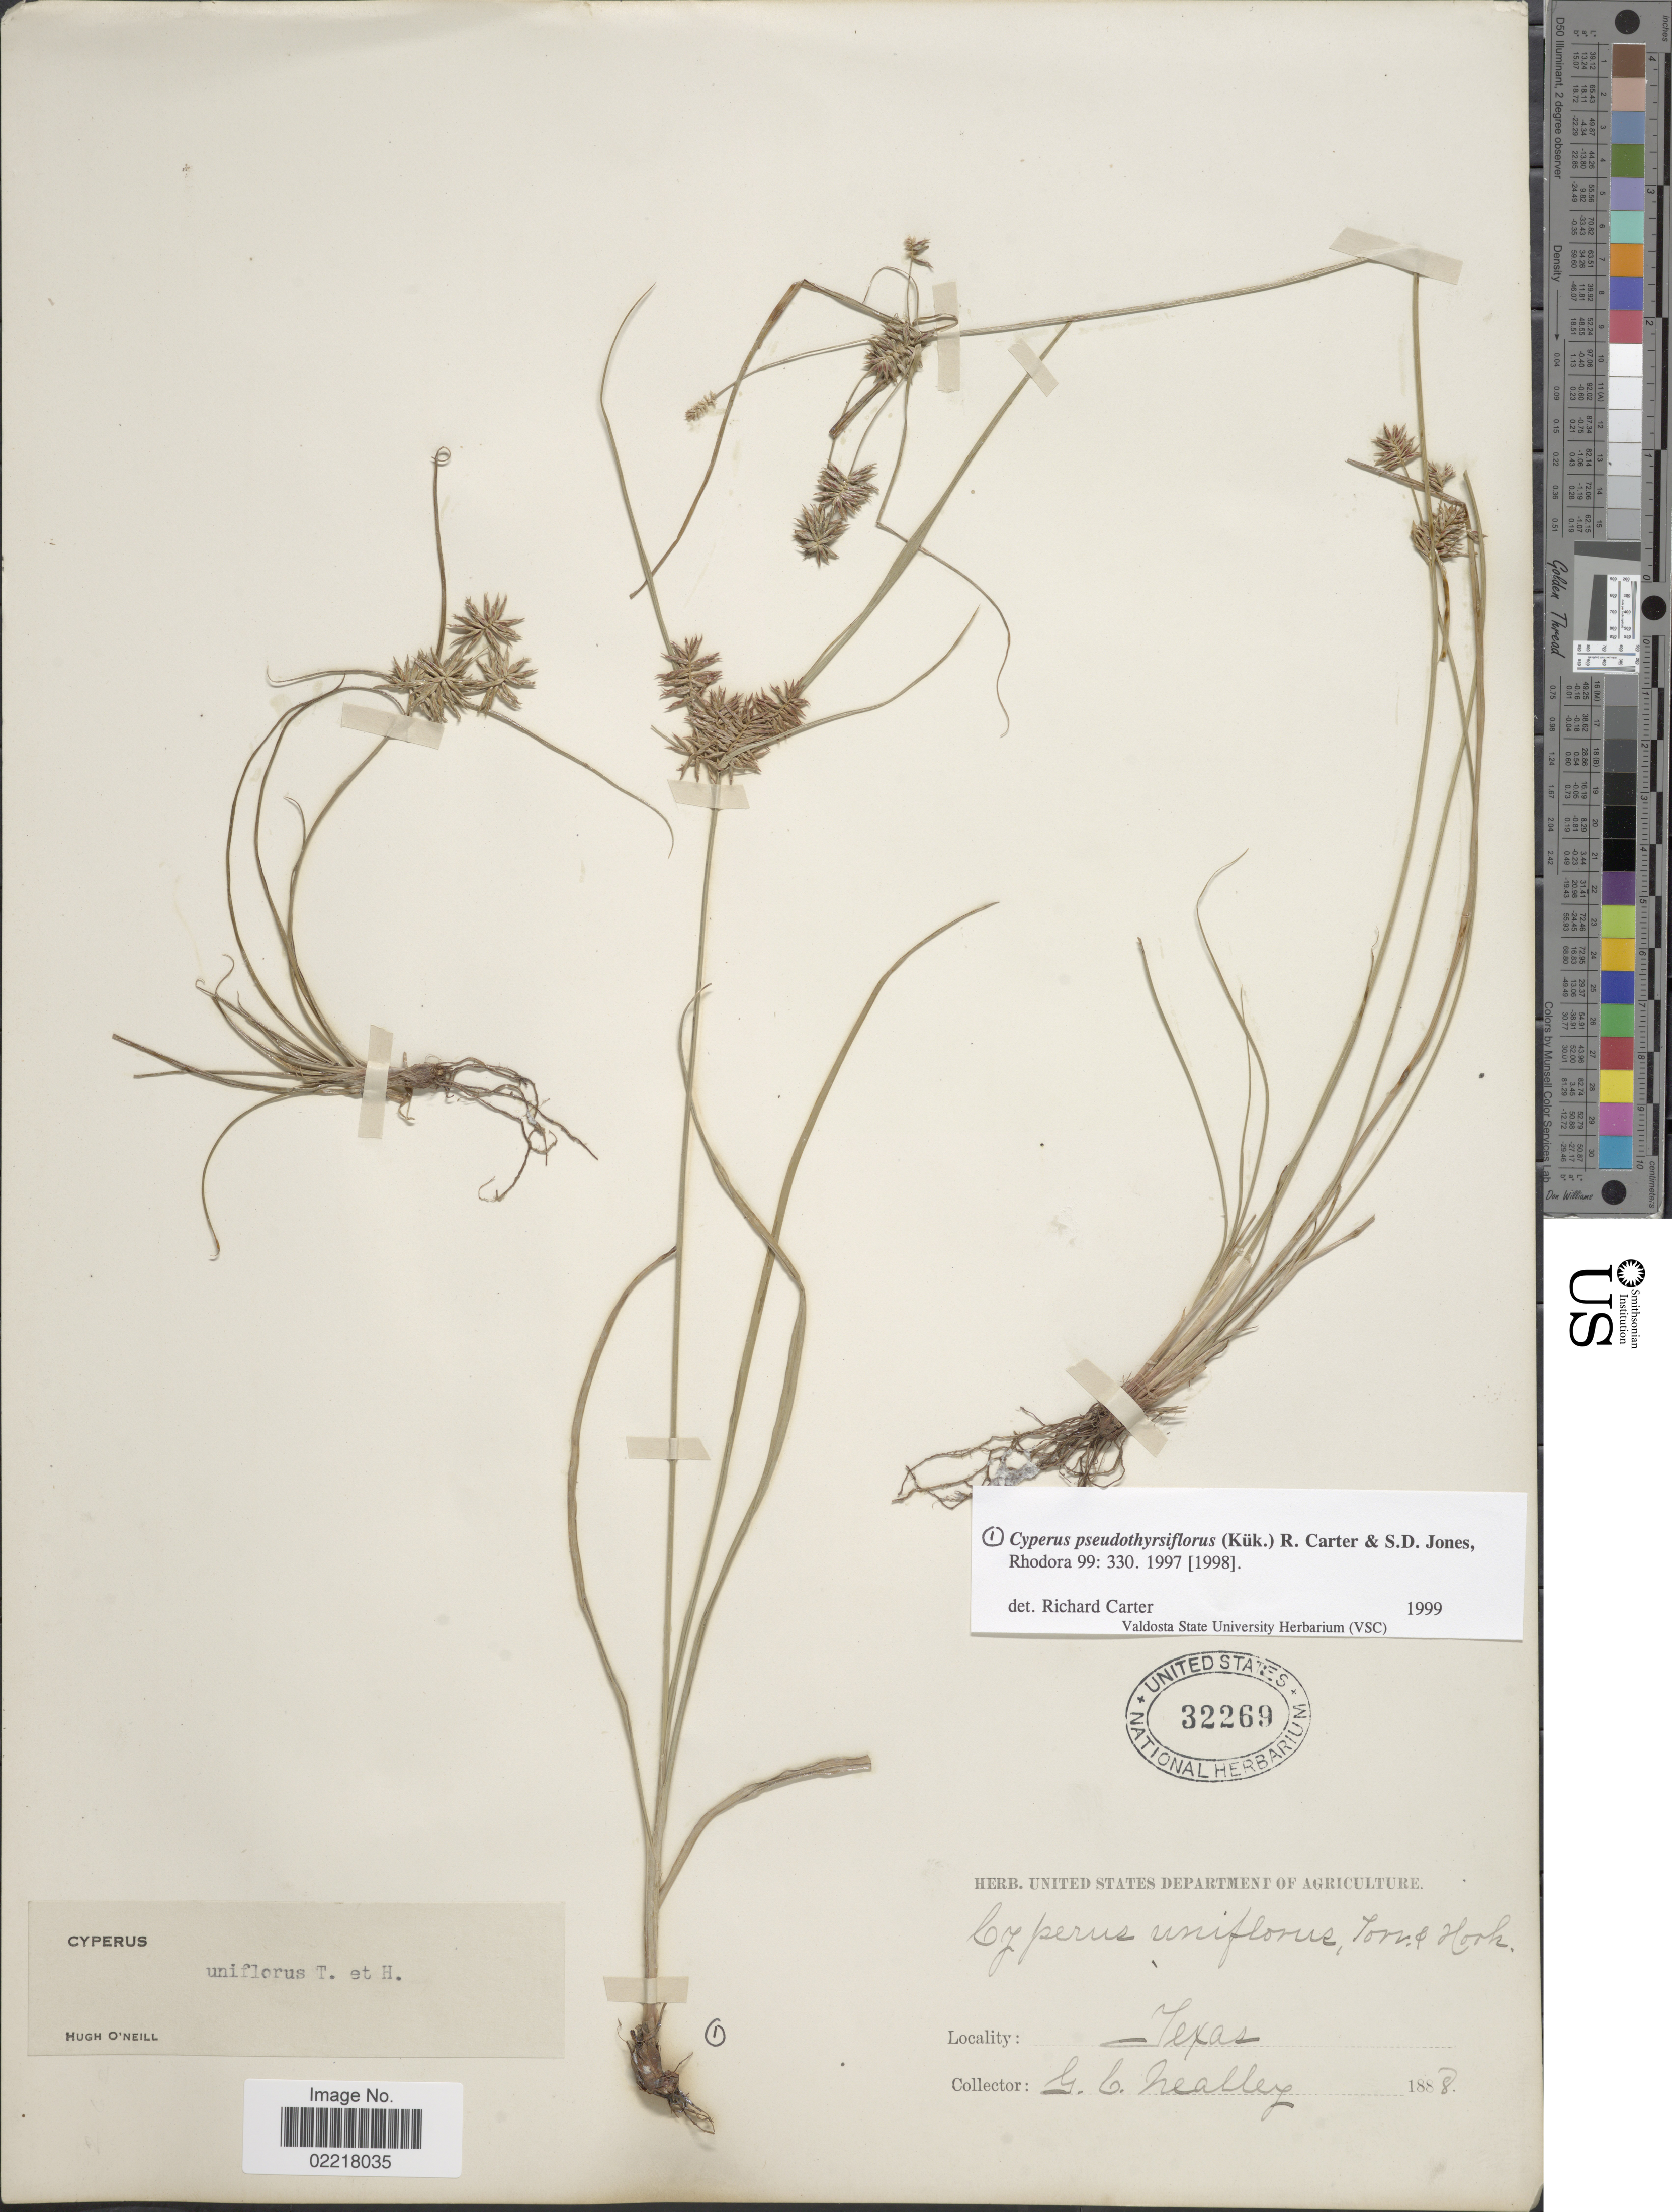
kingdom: Plantae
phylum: Tracheophyta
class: Liliopsida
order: Poales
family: Cyperaceae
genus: Cyperus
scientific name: Cyperus pseudothyrsiflorus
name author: (Kük.) R. Carter & S.D. Jones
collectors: G. C. Nealley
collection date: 1888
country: United States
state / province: Texas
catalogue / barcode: US 32269